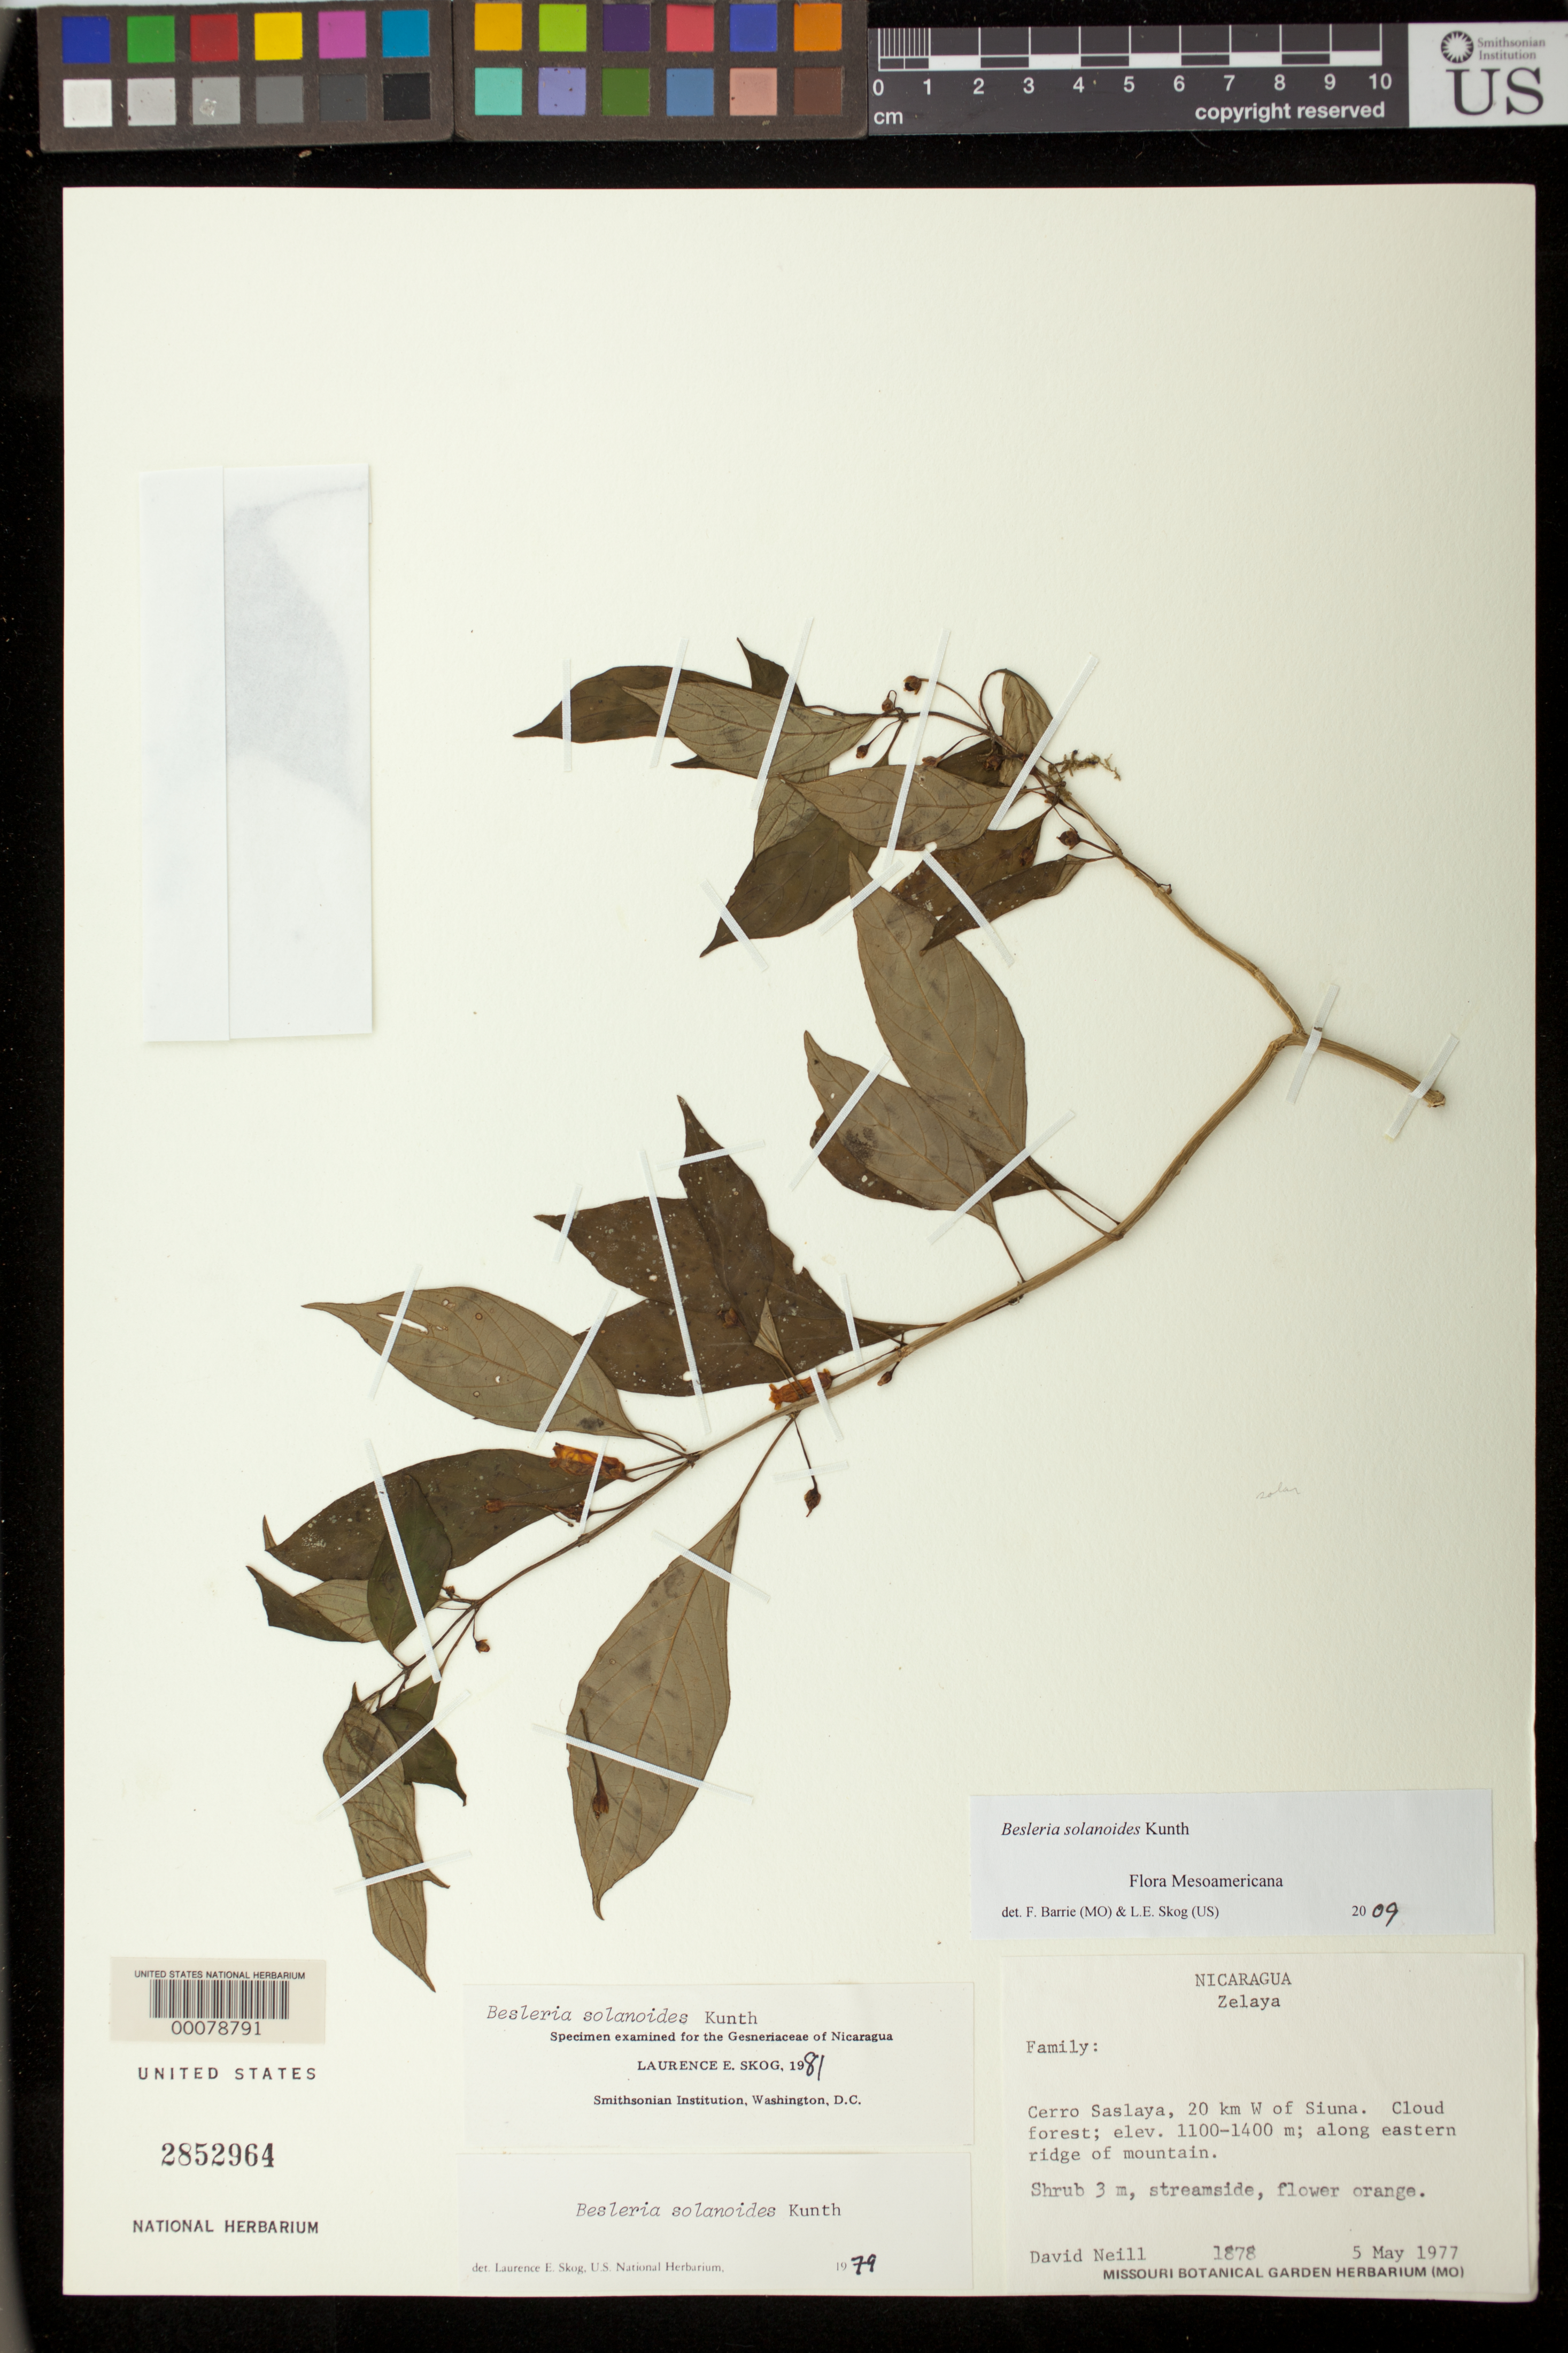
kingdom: Plantae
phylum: Tracheophyta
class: Magnoliopsida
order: Lamiales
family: Gesneriaceae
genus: Besleria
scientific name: Besleria solanoides var. solanoides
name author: Kunth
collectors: D. A. Neill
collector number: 1878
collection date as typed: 05 May 1977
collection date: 1977-05-05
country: Nicaragua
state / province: Atlántico Norte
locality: Cerro Saslaya, 20 km W of Siuna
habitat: Cloud forest, along eastern ridge of mountain; streamside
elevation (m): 1100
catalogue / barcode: US 2852964